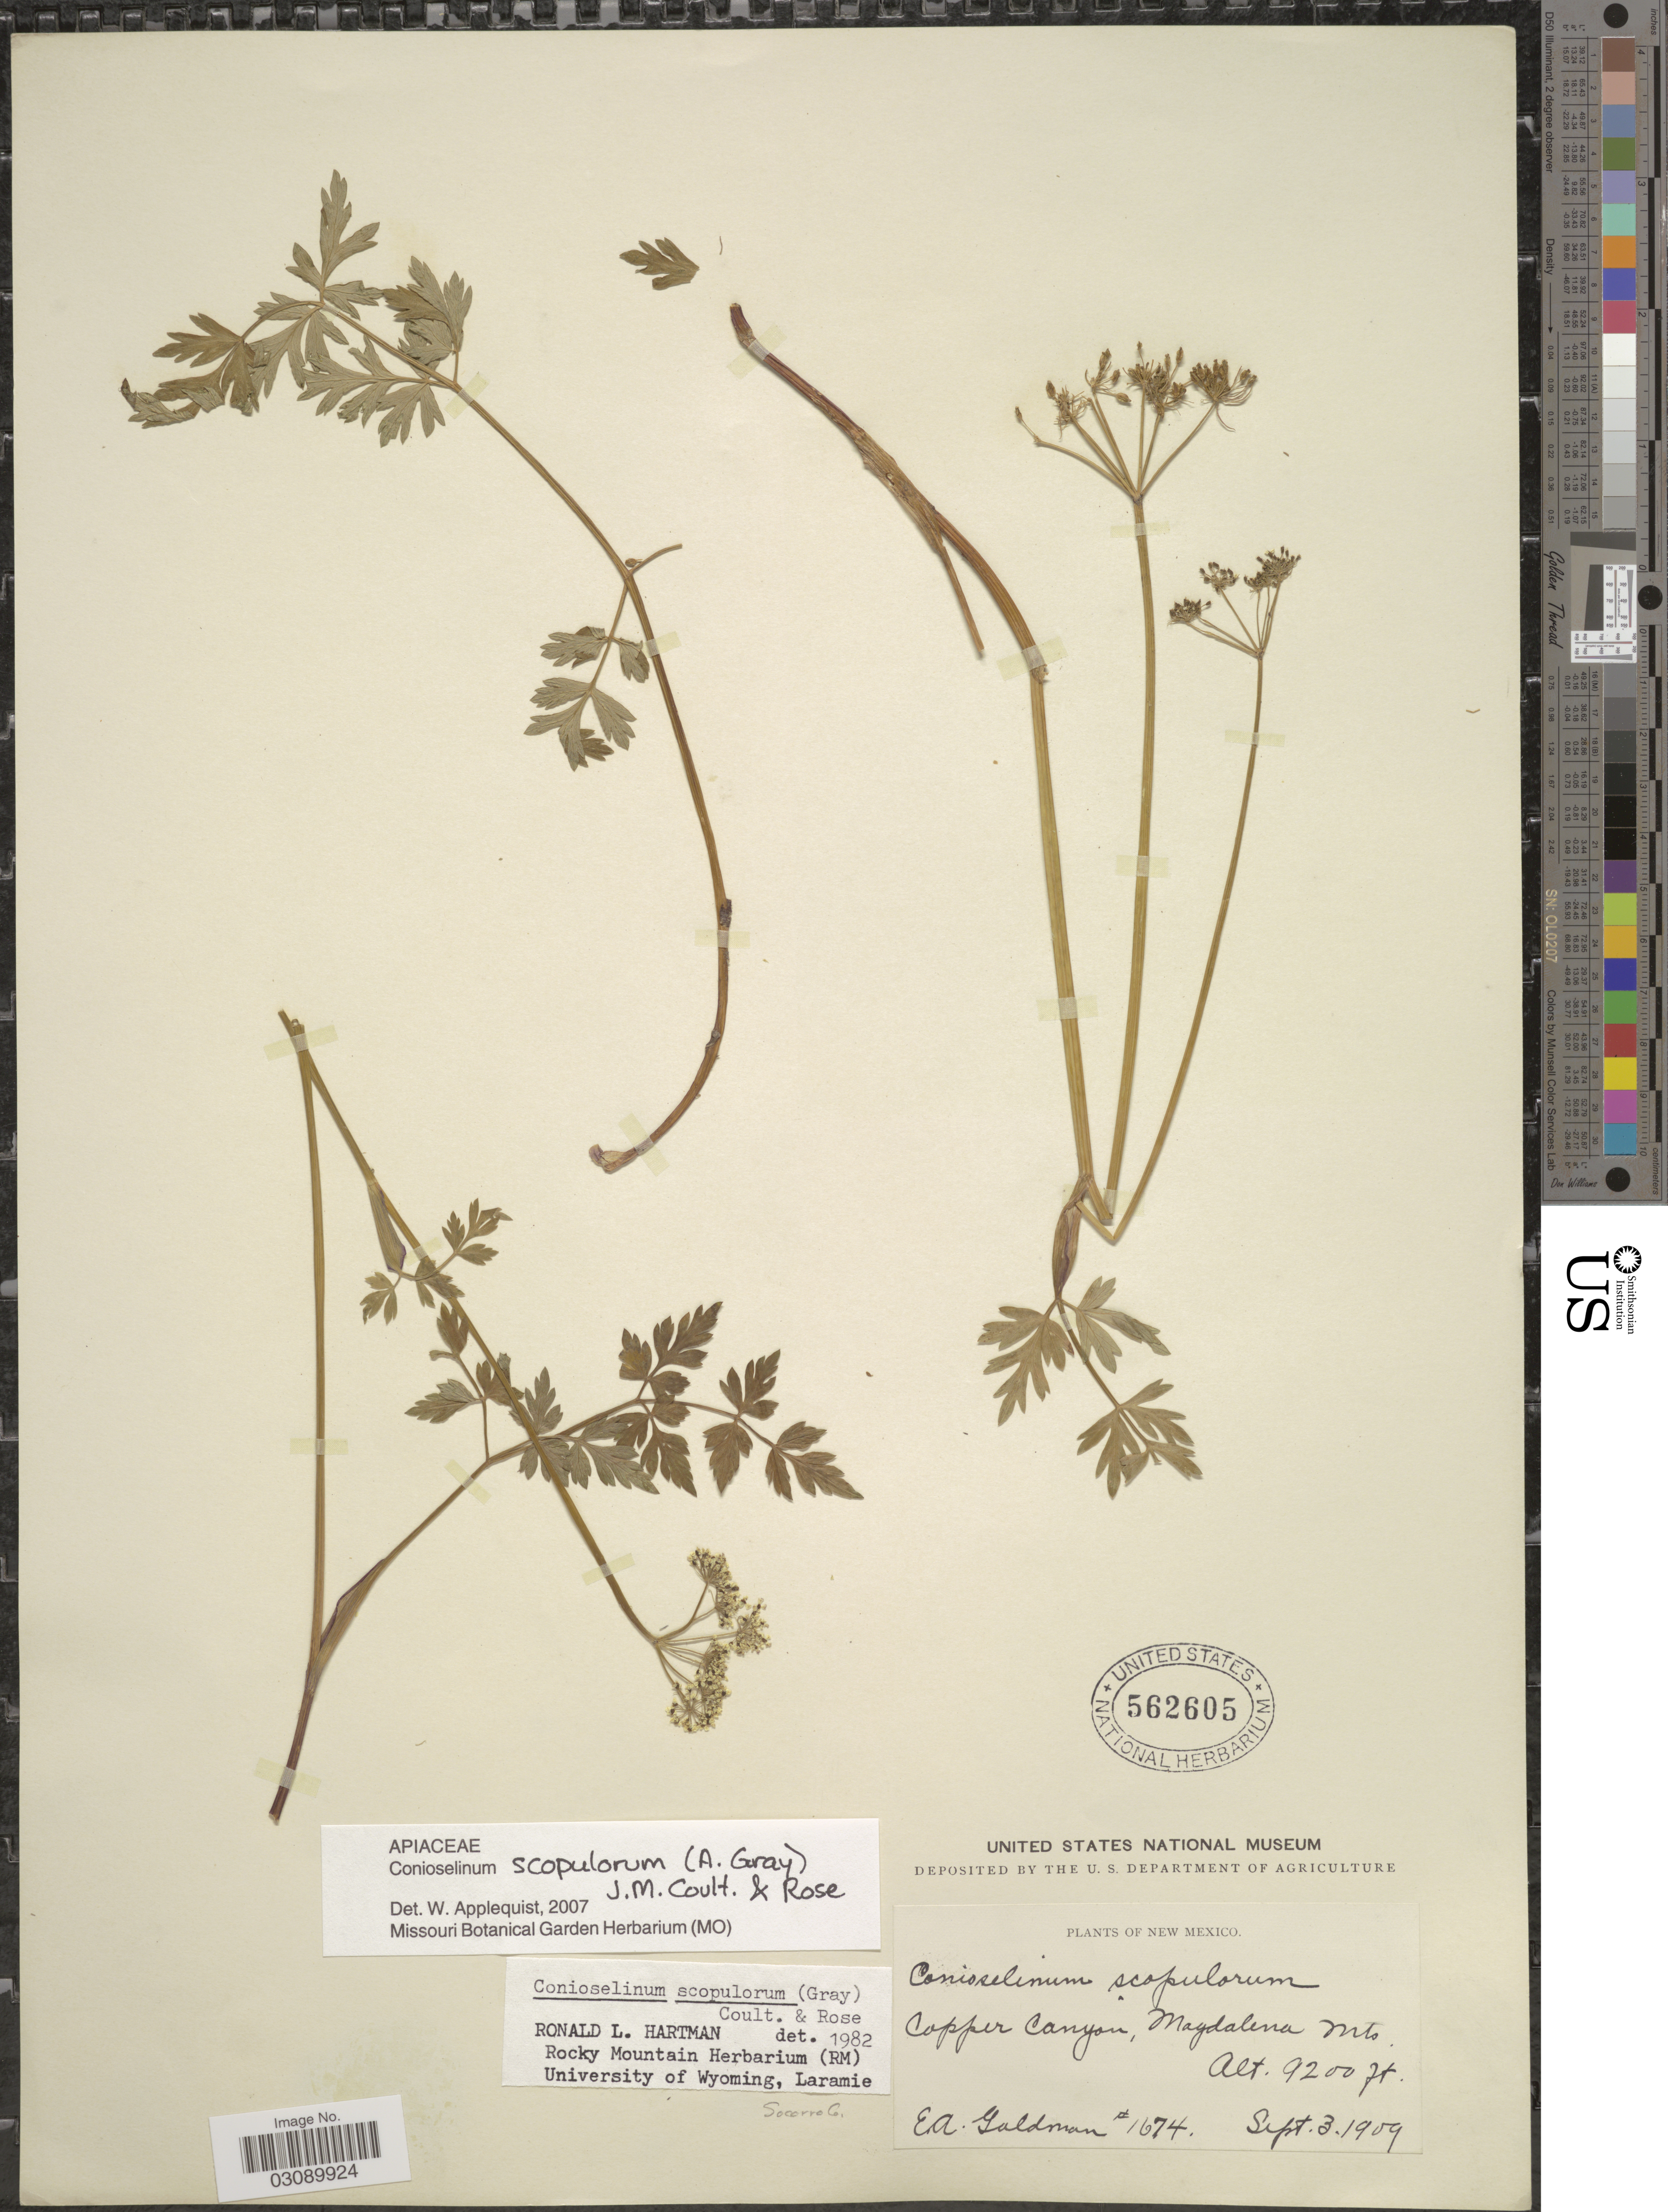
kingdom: Plantae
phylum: Tracheophyta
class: Magnoliopsida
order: Apiales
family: Apiaceae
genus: Conioselinum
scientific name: Conioselinum scopulorum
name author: (A. Gray) J.M. Coult. & Rose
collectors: E. A. Goldman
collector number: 1674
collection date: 1909-09-03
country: United States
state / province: New Mexico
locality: Copper Canyon, Magdalena Mts. Socorro Co.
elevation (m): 2804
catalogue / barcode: US 562605